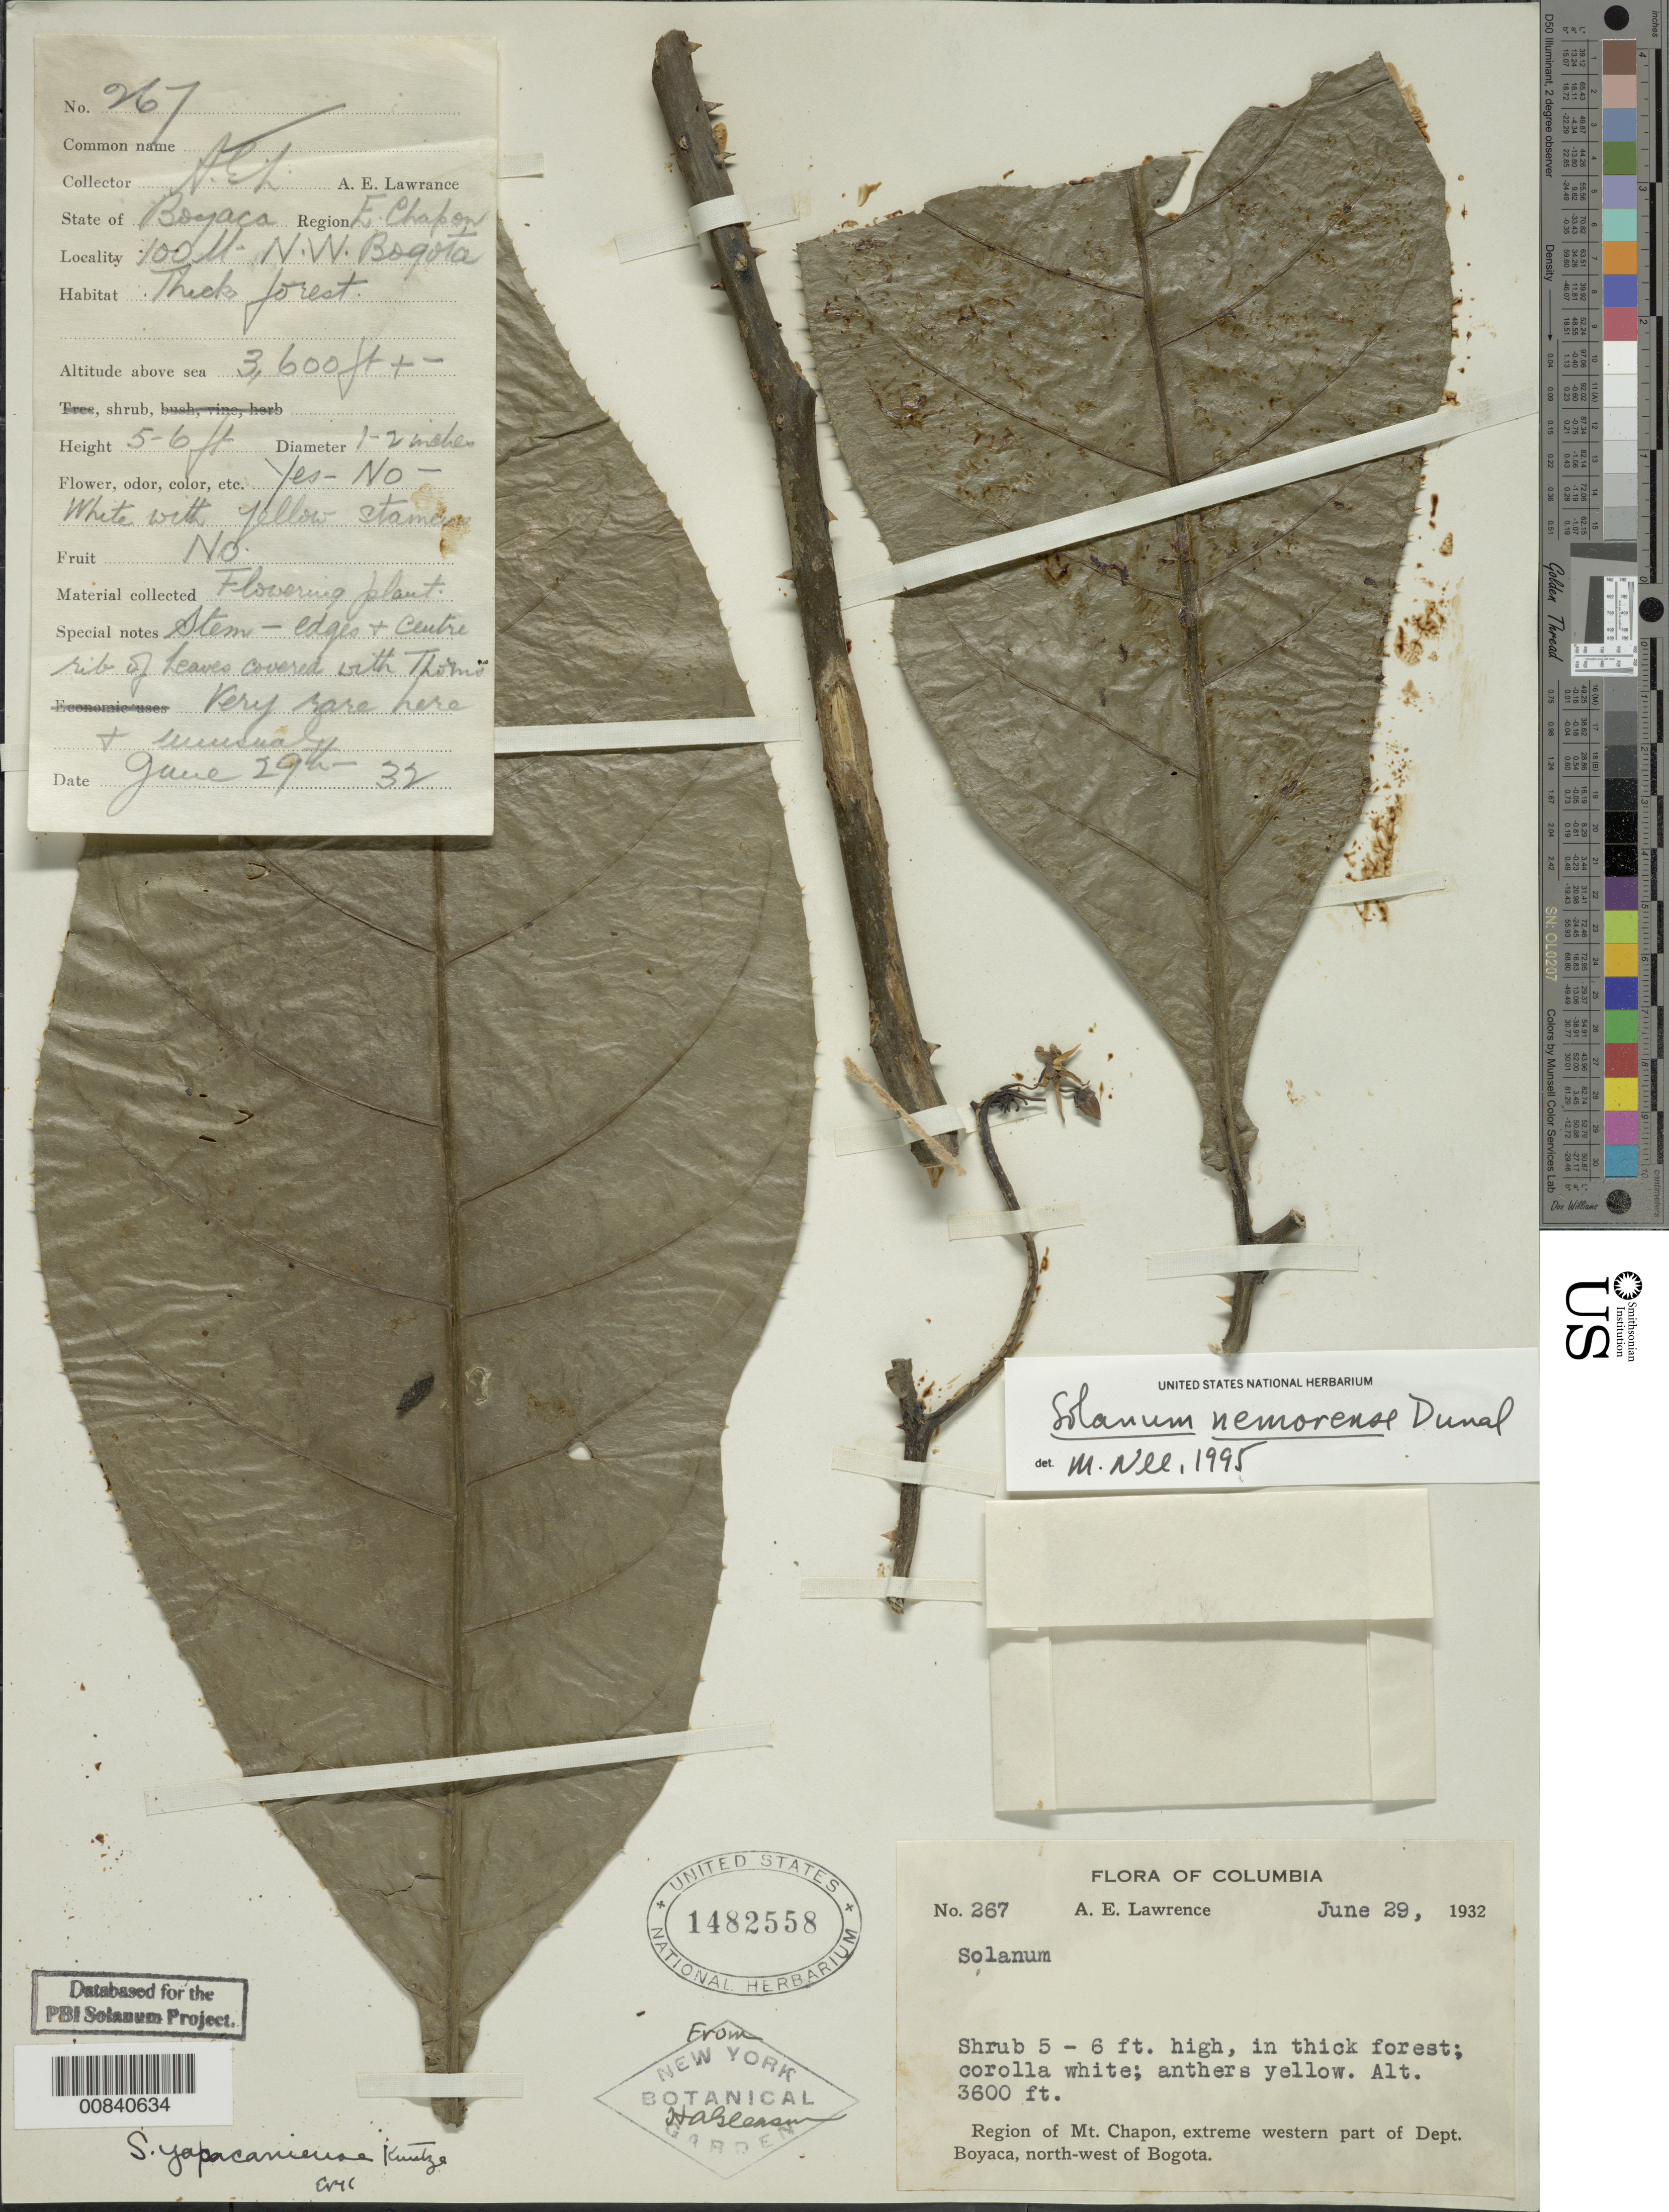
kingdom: Plantae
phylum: Tracheophyta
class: Magnoliopsida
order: Solanales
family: Solanaceae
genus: Solanum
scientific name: Solanum nemorense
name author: Dunal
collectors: A. Lawrance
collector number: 267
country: Colombia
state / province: Boyacá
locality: NW of Bogata, Mt. Chapon region.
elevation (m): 1097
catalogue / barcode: US 1482558